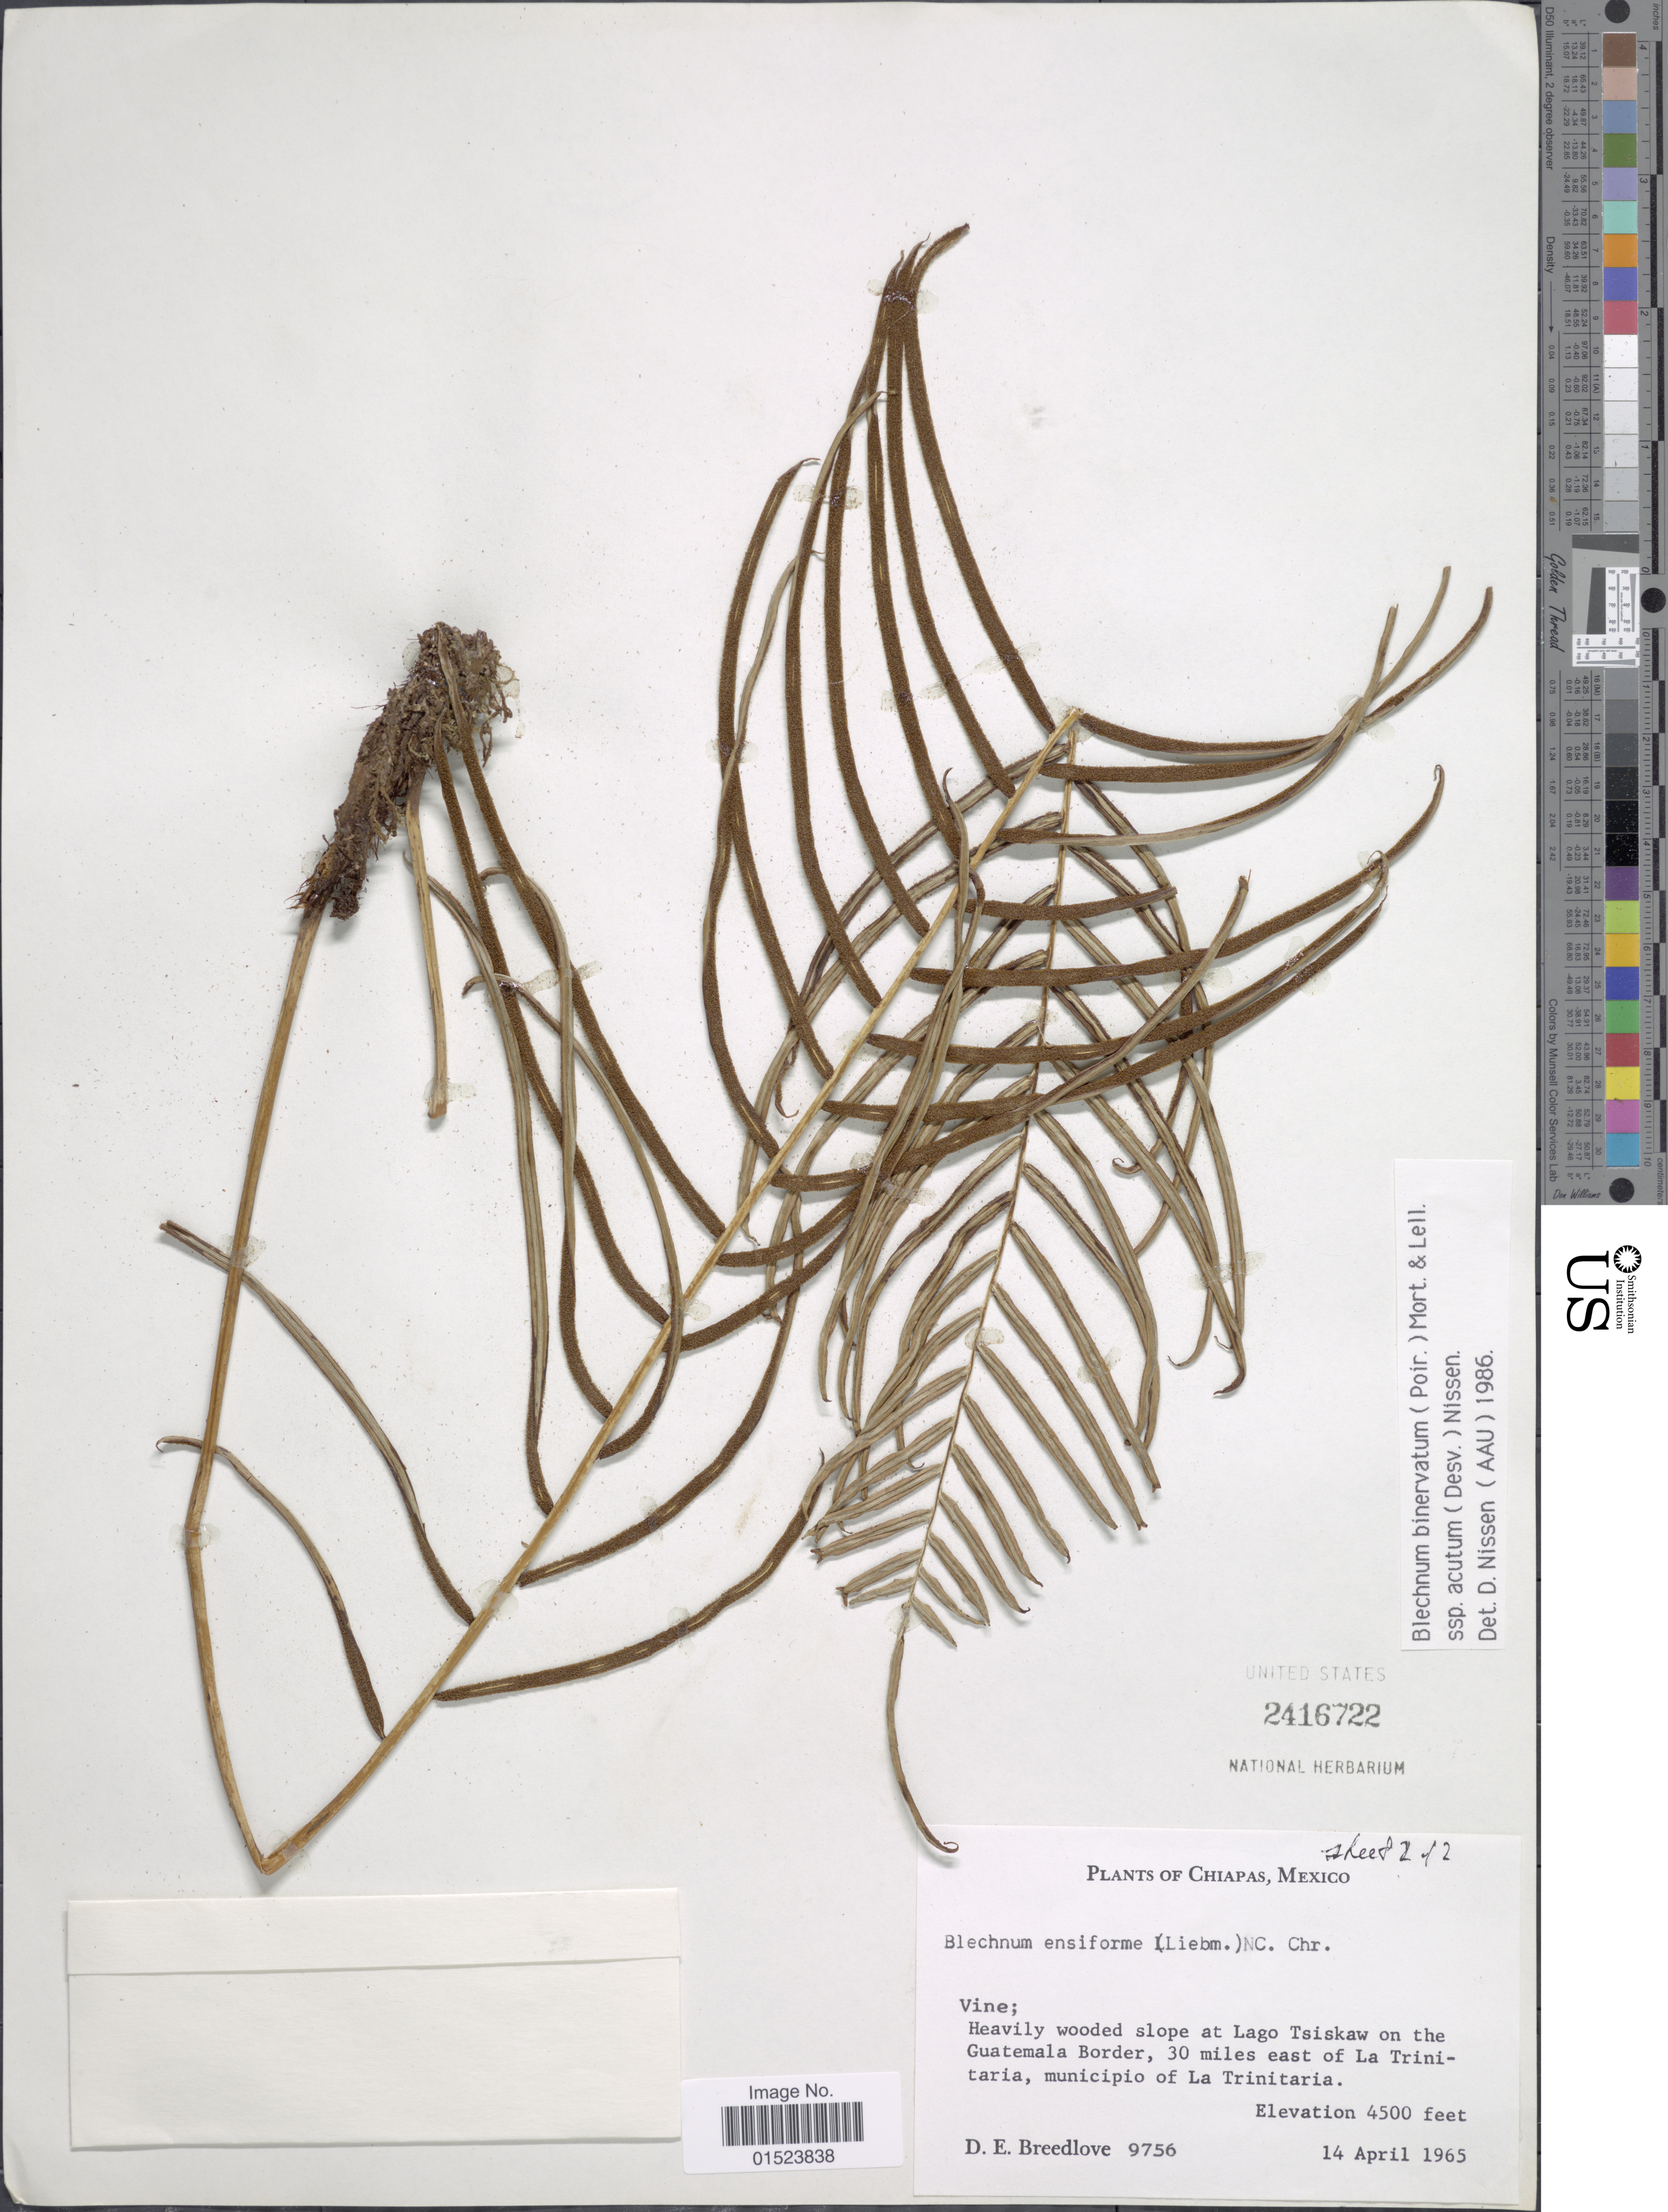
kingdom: Plantae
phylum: Tracheophyta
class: Polypodiopsida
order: Polypodiales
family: Blechnaceae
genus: Blechnum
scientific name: Blechnum ensiforme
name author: (Liebm.) C. Chr.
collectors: D. E. Breedlove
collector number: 9756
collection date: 1965-04-14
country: Mexico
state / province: Chiapas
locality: Heavily wooded slope at Lago Tsiskaw on the Guatemala Border, 30 miles east of La Trinitaria, municipio of La Trinitaria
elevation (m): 1372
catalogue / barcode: US 2416722